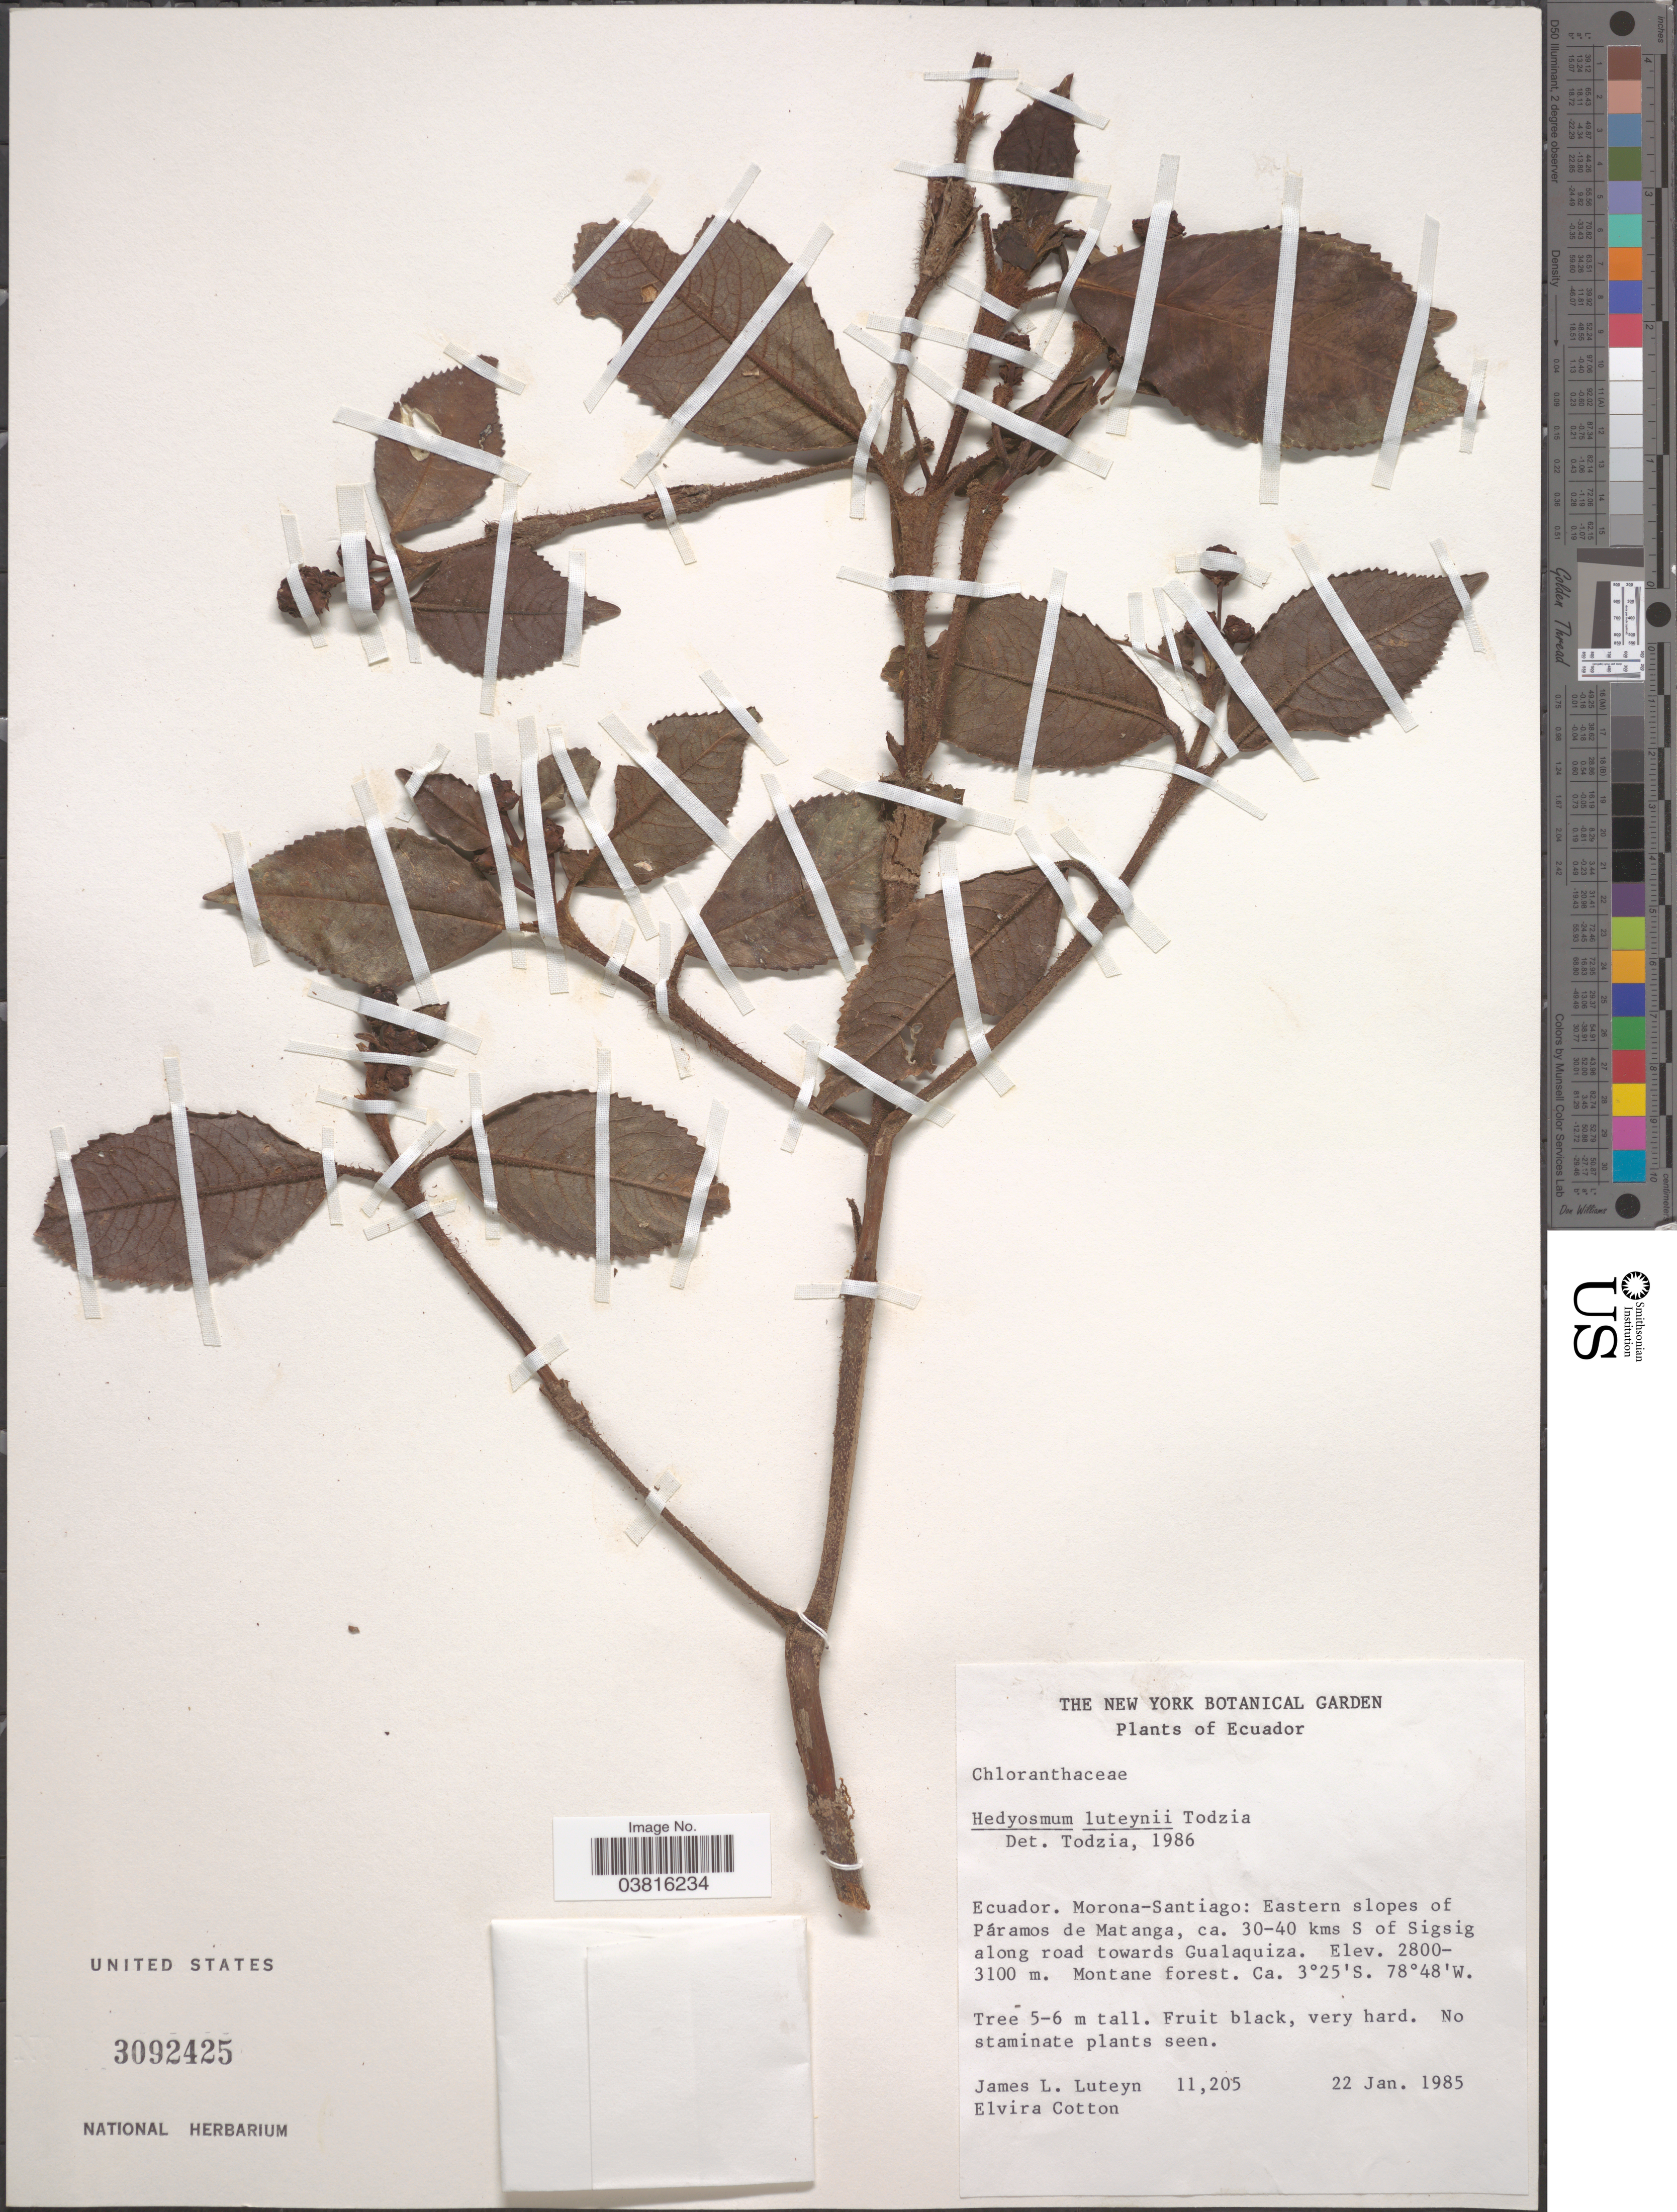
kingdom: Plantae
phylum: Tracheophyta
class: Magnoliopsida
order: Chloranthales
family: Chloranthaceae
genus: Hedyosmum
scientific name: Hedyosmum luteynii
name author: Todzia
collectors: J. L. Luteyn & E. Cotton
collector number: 11205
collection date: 1985-01-22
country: Ecuador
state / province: Morona-Santiago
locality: Eastern slopes of Páramos de Matanga, ca. 30-40 kms S of Sigsig along road towards Gualaquiza.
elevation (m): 2800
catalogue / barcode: US 3092425